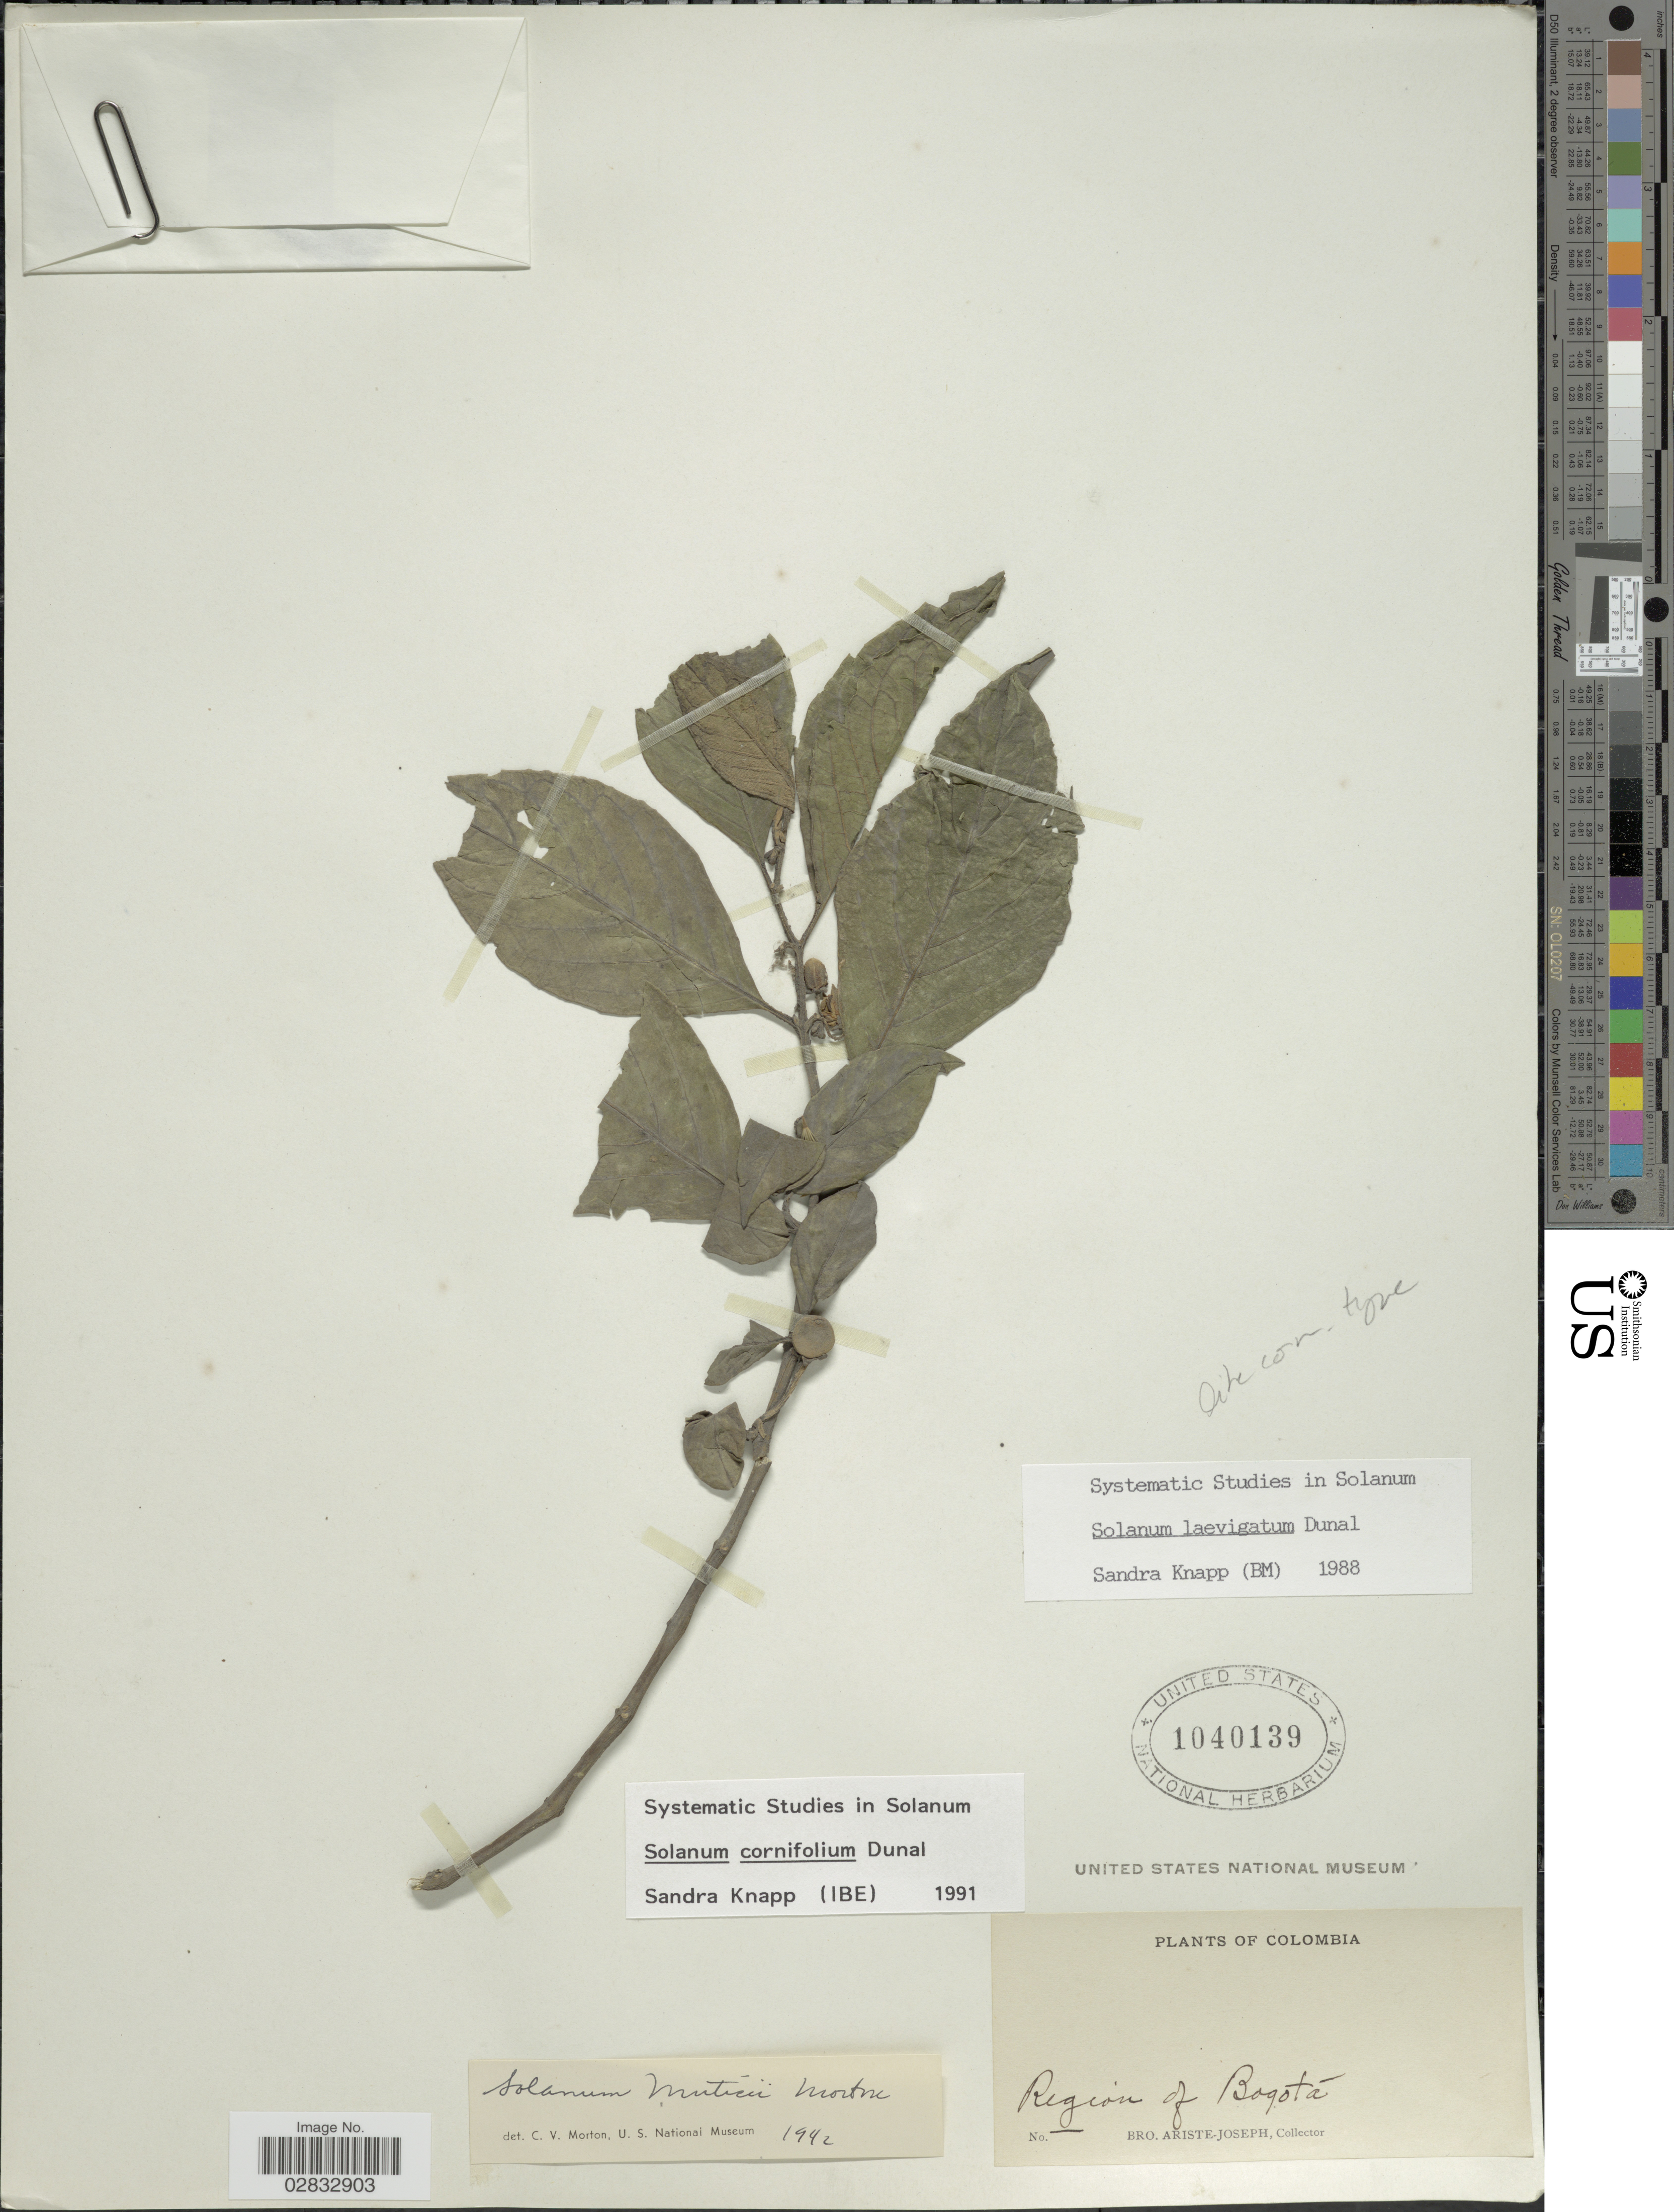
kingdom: Plantae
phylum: Tracheophyta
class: Magnoliopsida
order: Solanales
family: Solanaceae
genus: Solanum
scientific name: Solanum cornifolium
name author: Dunal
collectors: Bro. Ariste-Joseph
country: Colombia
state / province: Bogota D.C.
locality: Region of Bogotá.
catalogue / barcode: US 1040139